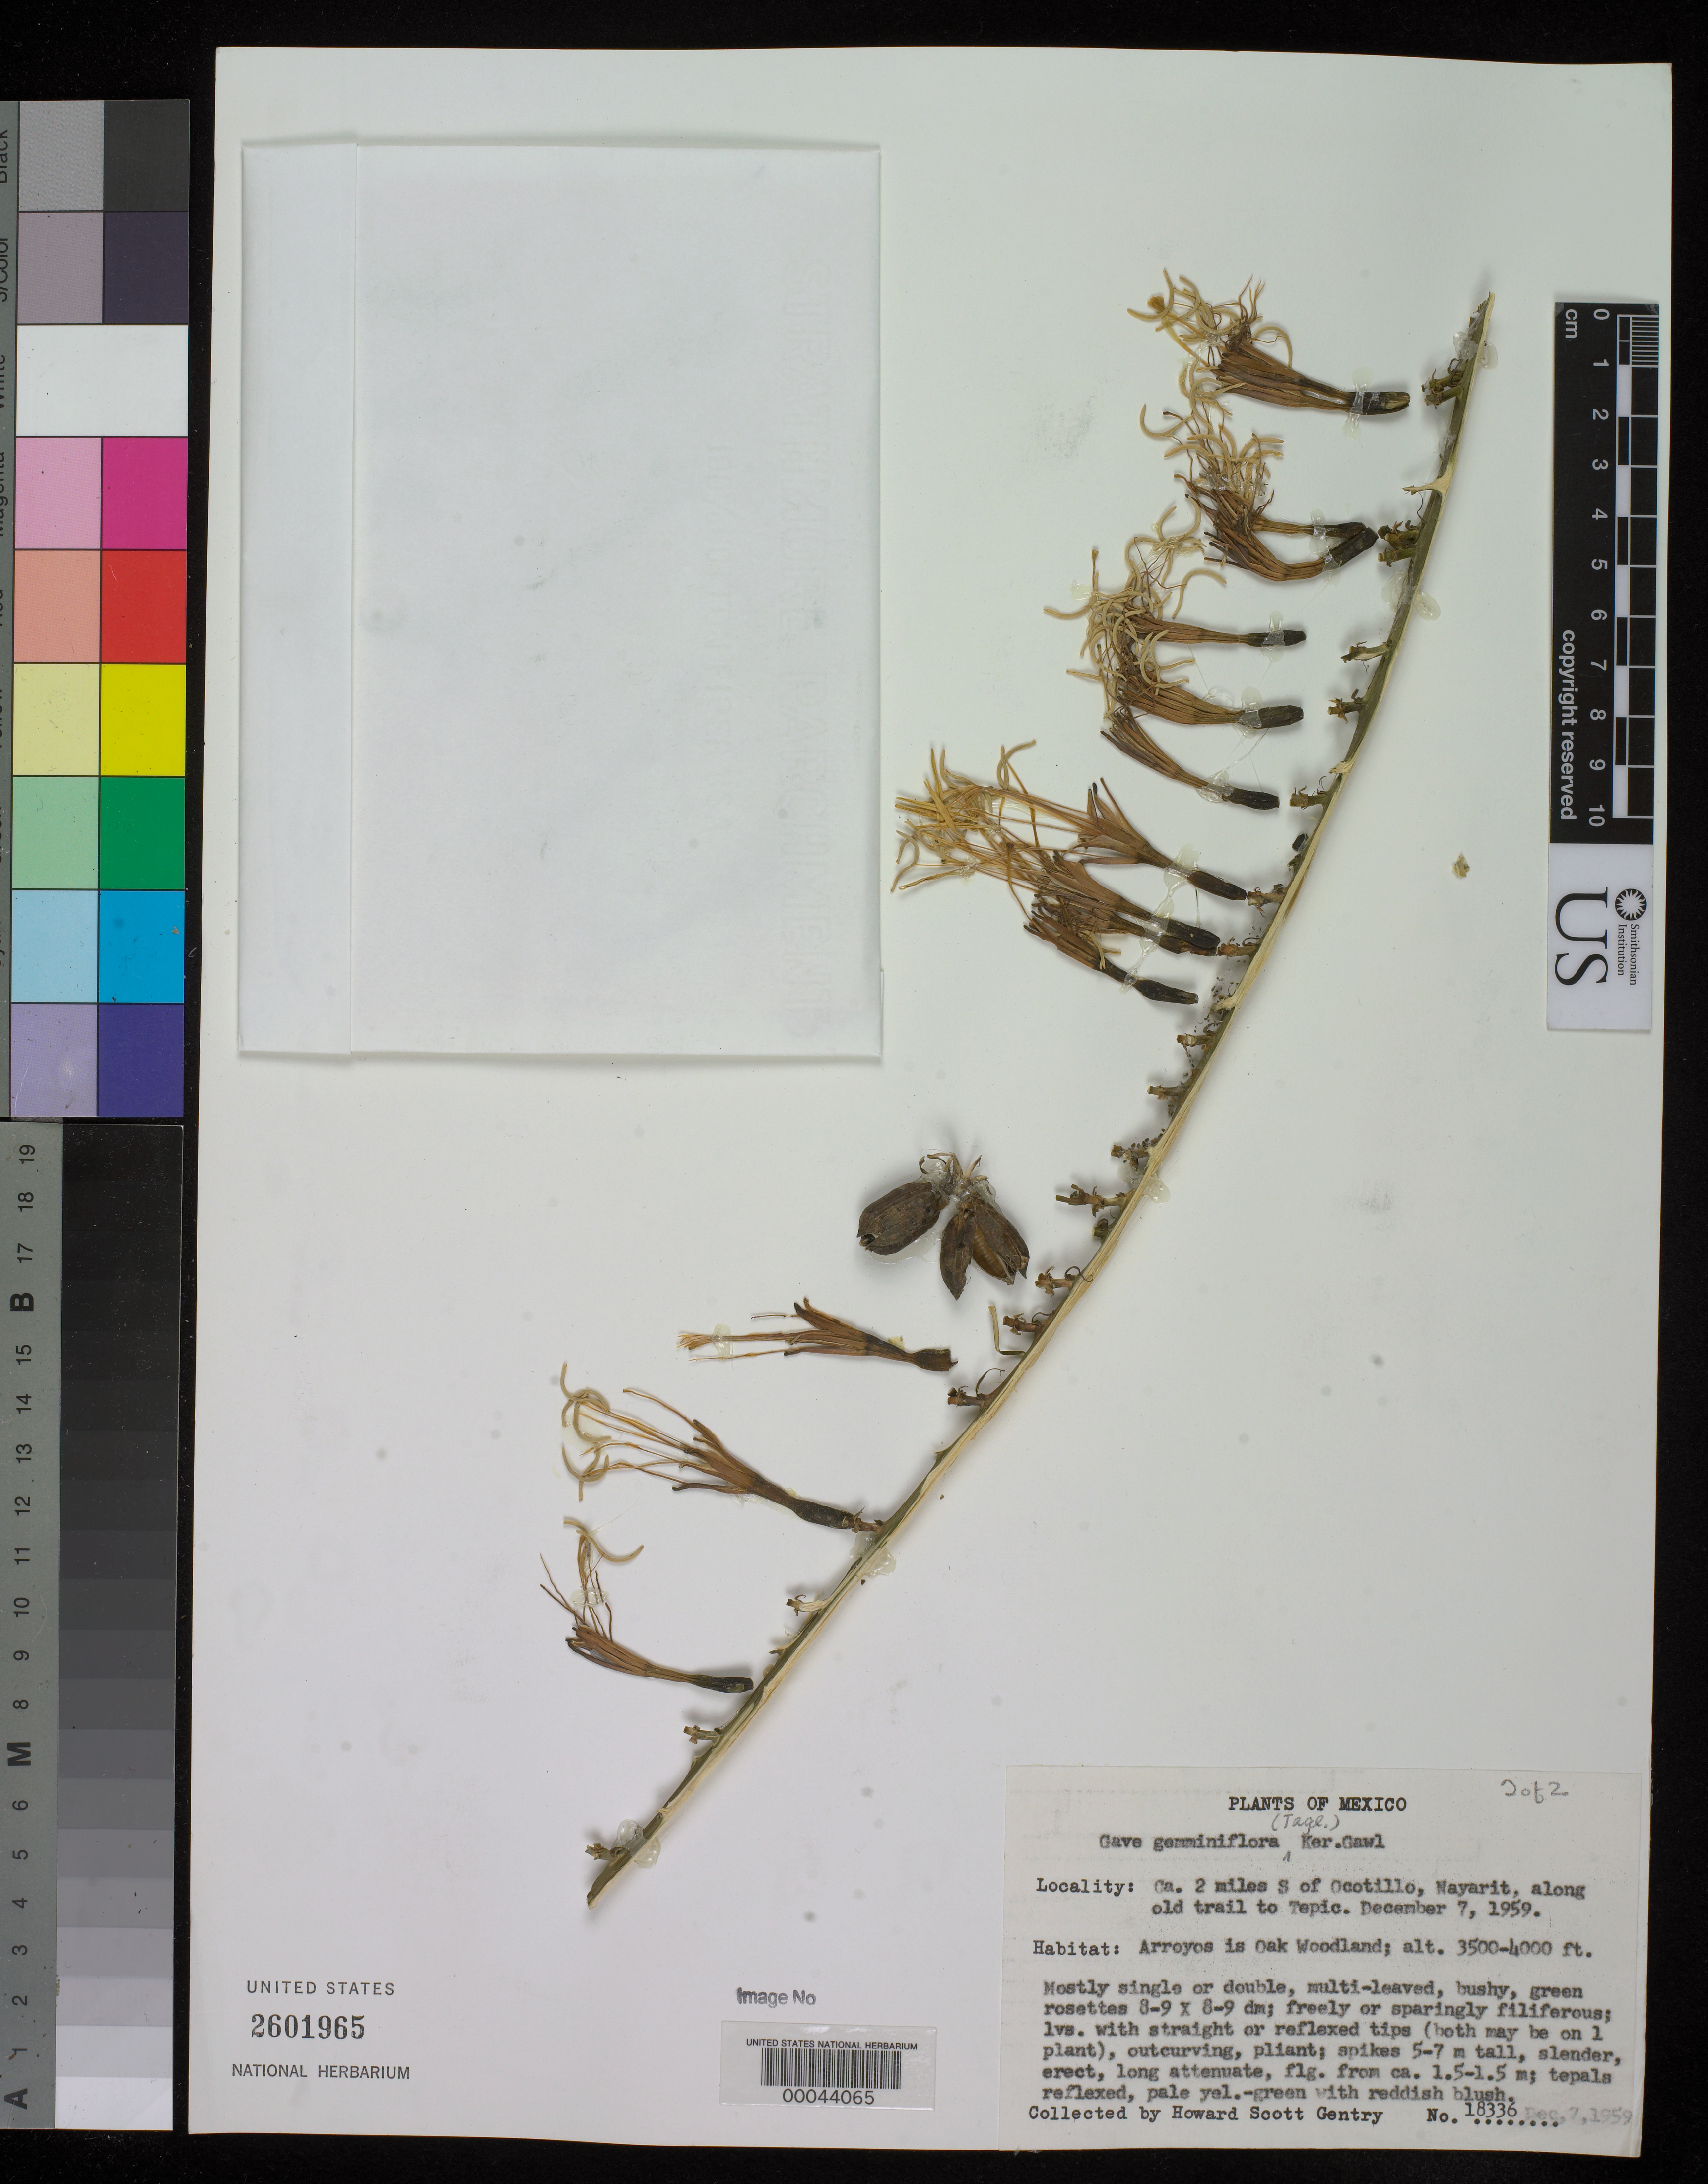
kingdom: Plantae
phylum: Tracheophyta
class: Liliopsida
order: Asparagales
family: Asparagaceae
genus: Agave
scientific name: Agave geminiflora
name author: Ker Gawl.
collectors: H. S. Gentry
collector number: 18336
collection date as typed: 07 Dec 1959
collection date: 1959-12-07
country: Mexico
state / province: Nayarit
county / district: Tepic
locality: Ca 2 mi S of ocotillo, along old trail to Tepic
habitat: Arroyos in oak woodland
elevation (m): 1067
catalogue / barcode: US 2601965